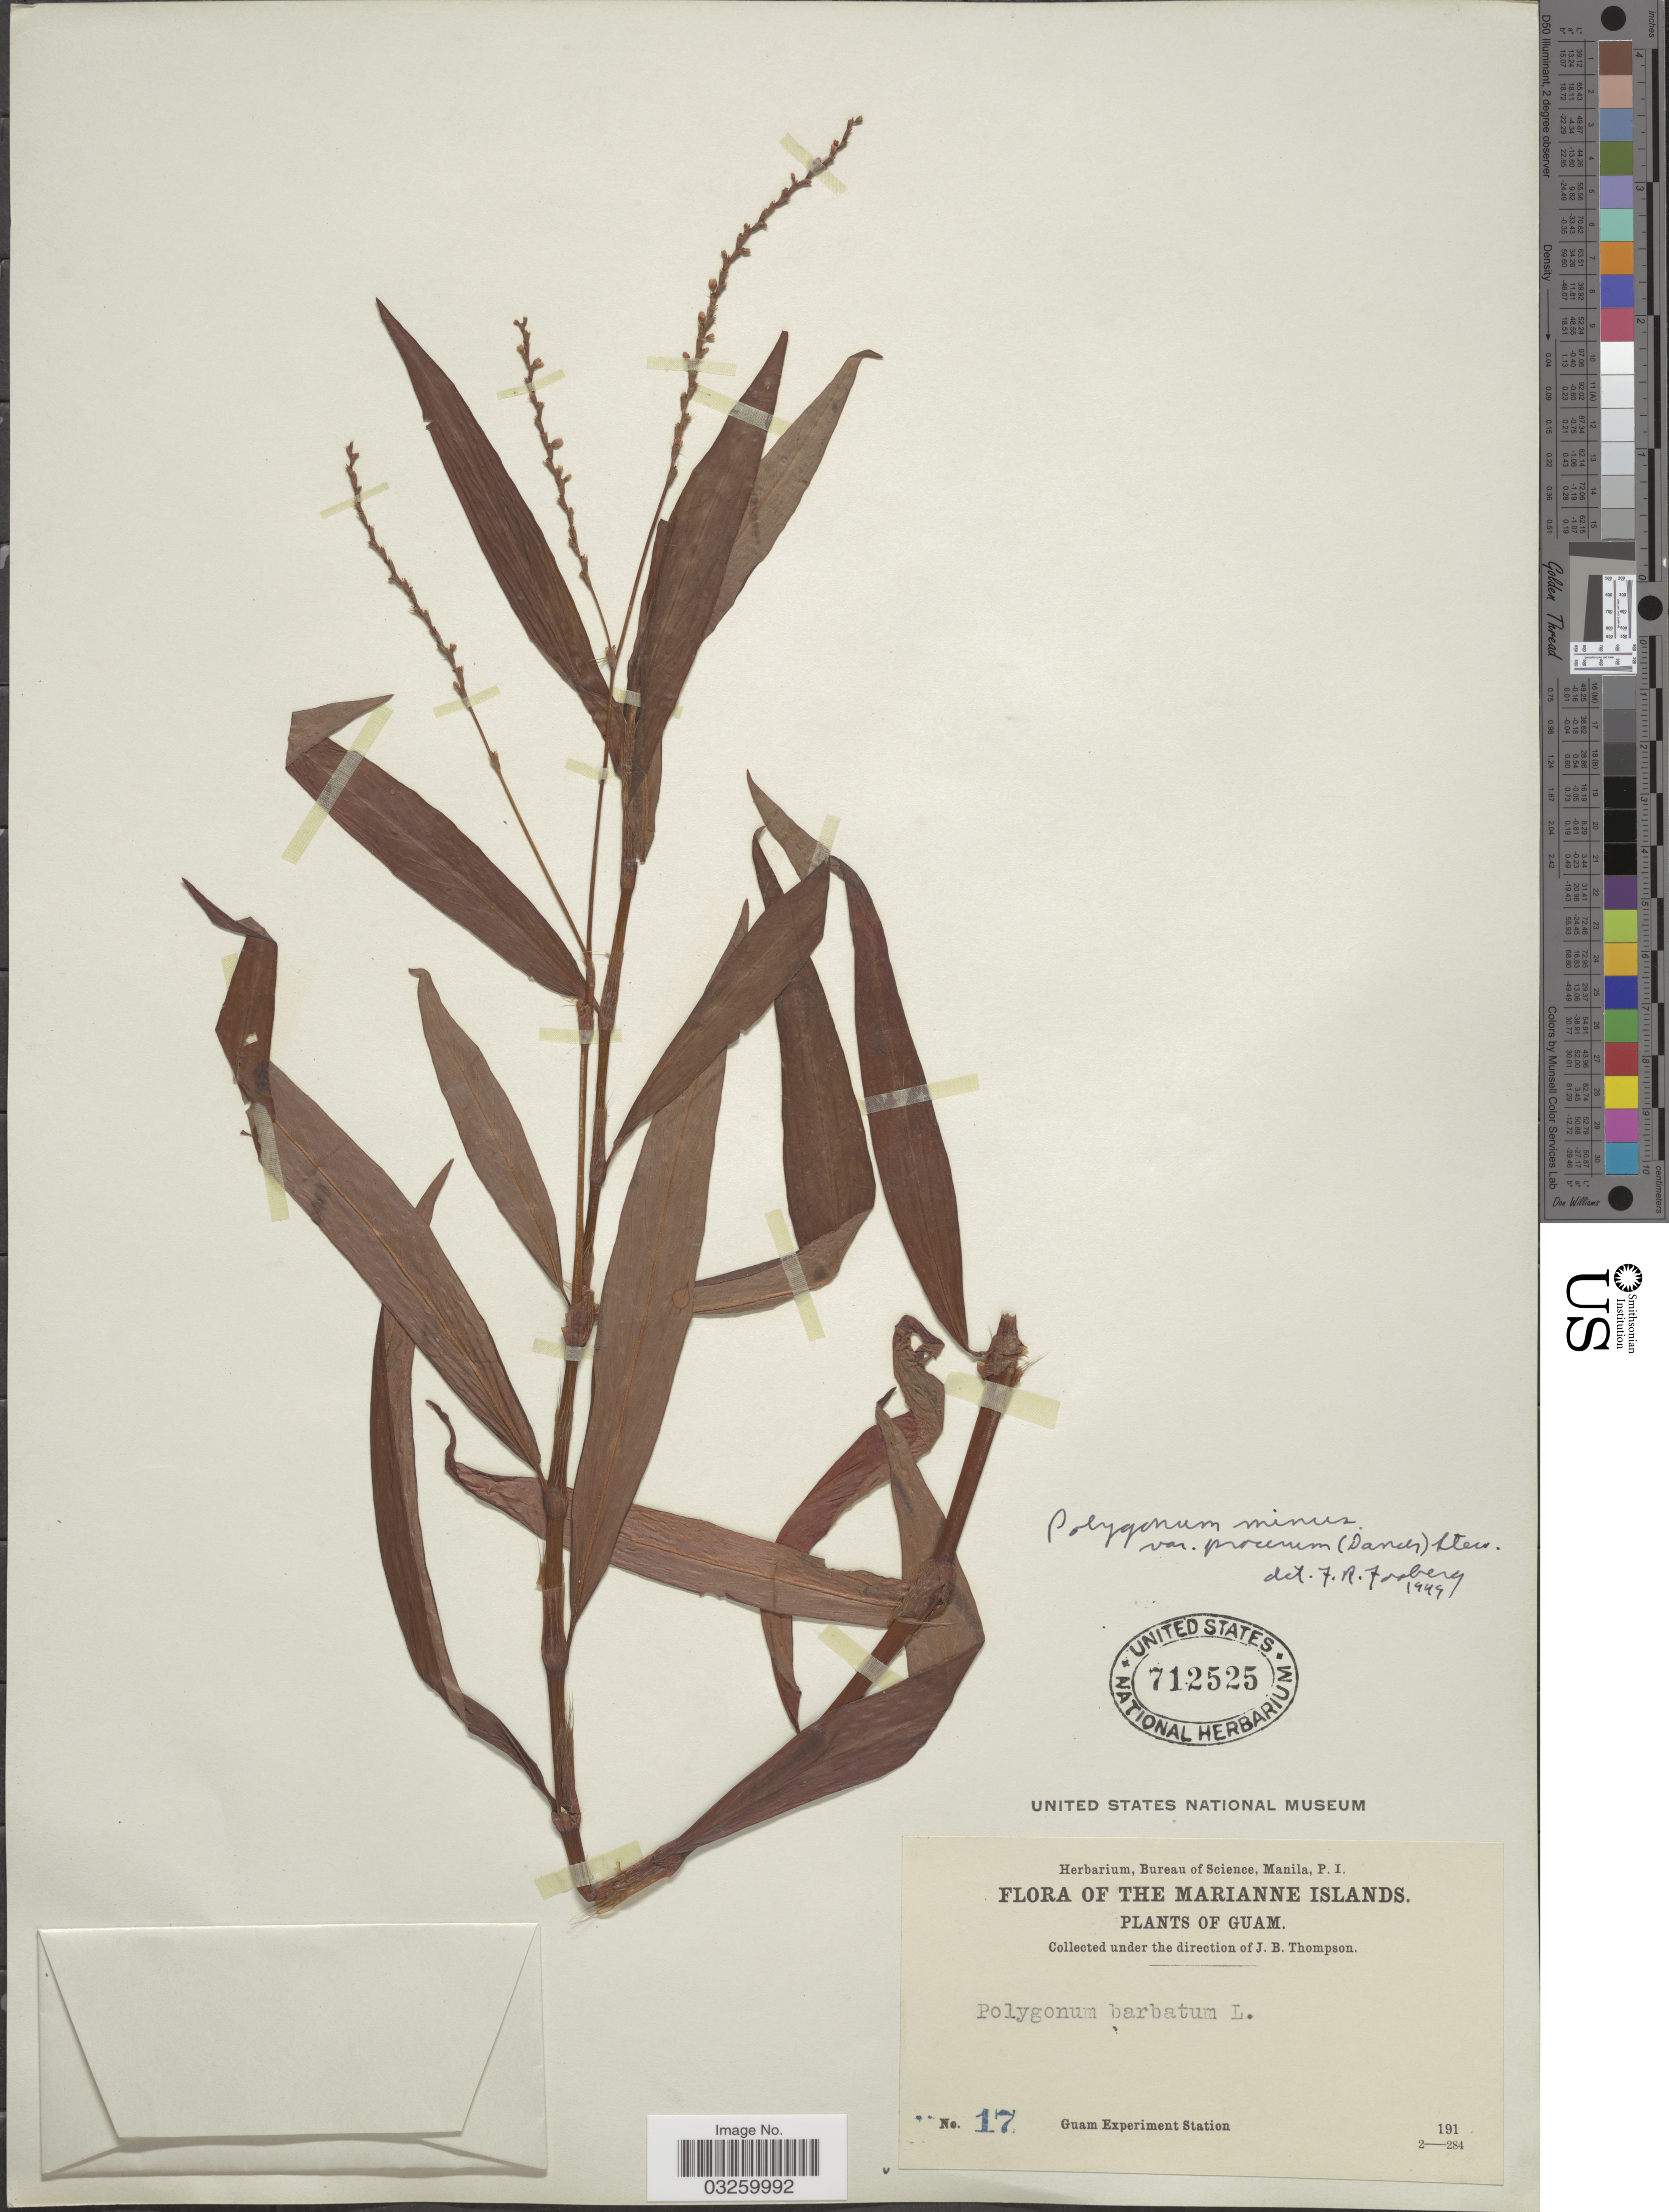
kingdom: Plantae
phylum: Tracheophyta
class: Magnoliopsida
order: Caryophyllales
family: Polygonaceae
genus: Persicaria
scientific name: Persicaria minor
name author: (Huds.) Opiz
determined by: Wagner, W. L., (BOT), Smithsonian Institution - National Museum of Natural History (UNITED STATES)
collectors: Guam Exp. Sta.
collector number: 17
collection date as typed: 191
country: Guam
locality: The Marianne Islands.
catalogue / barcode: US 712525